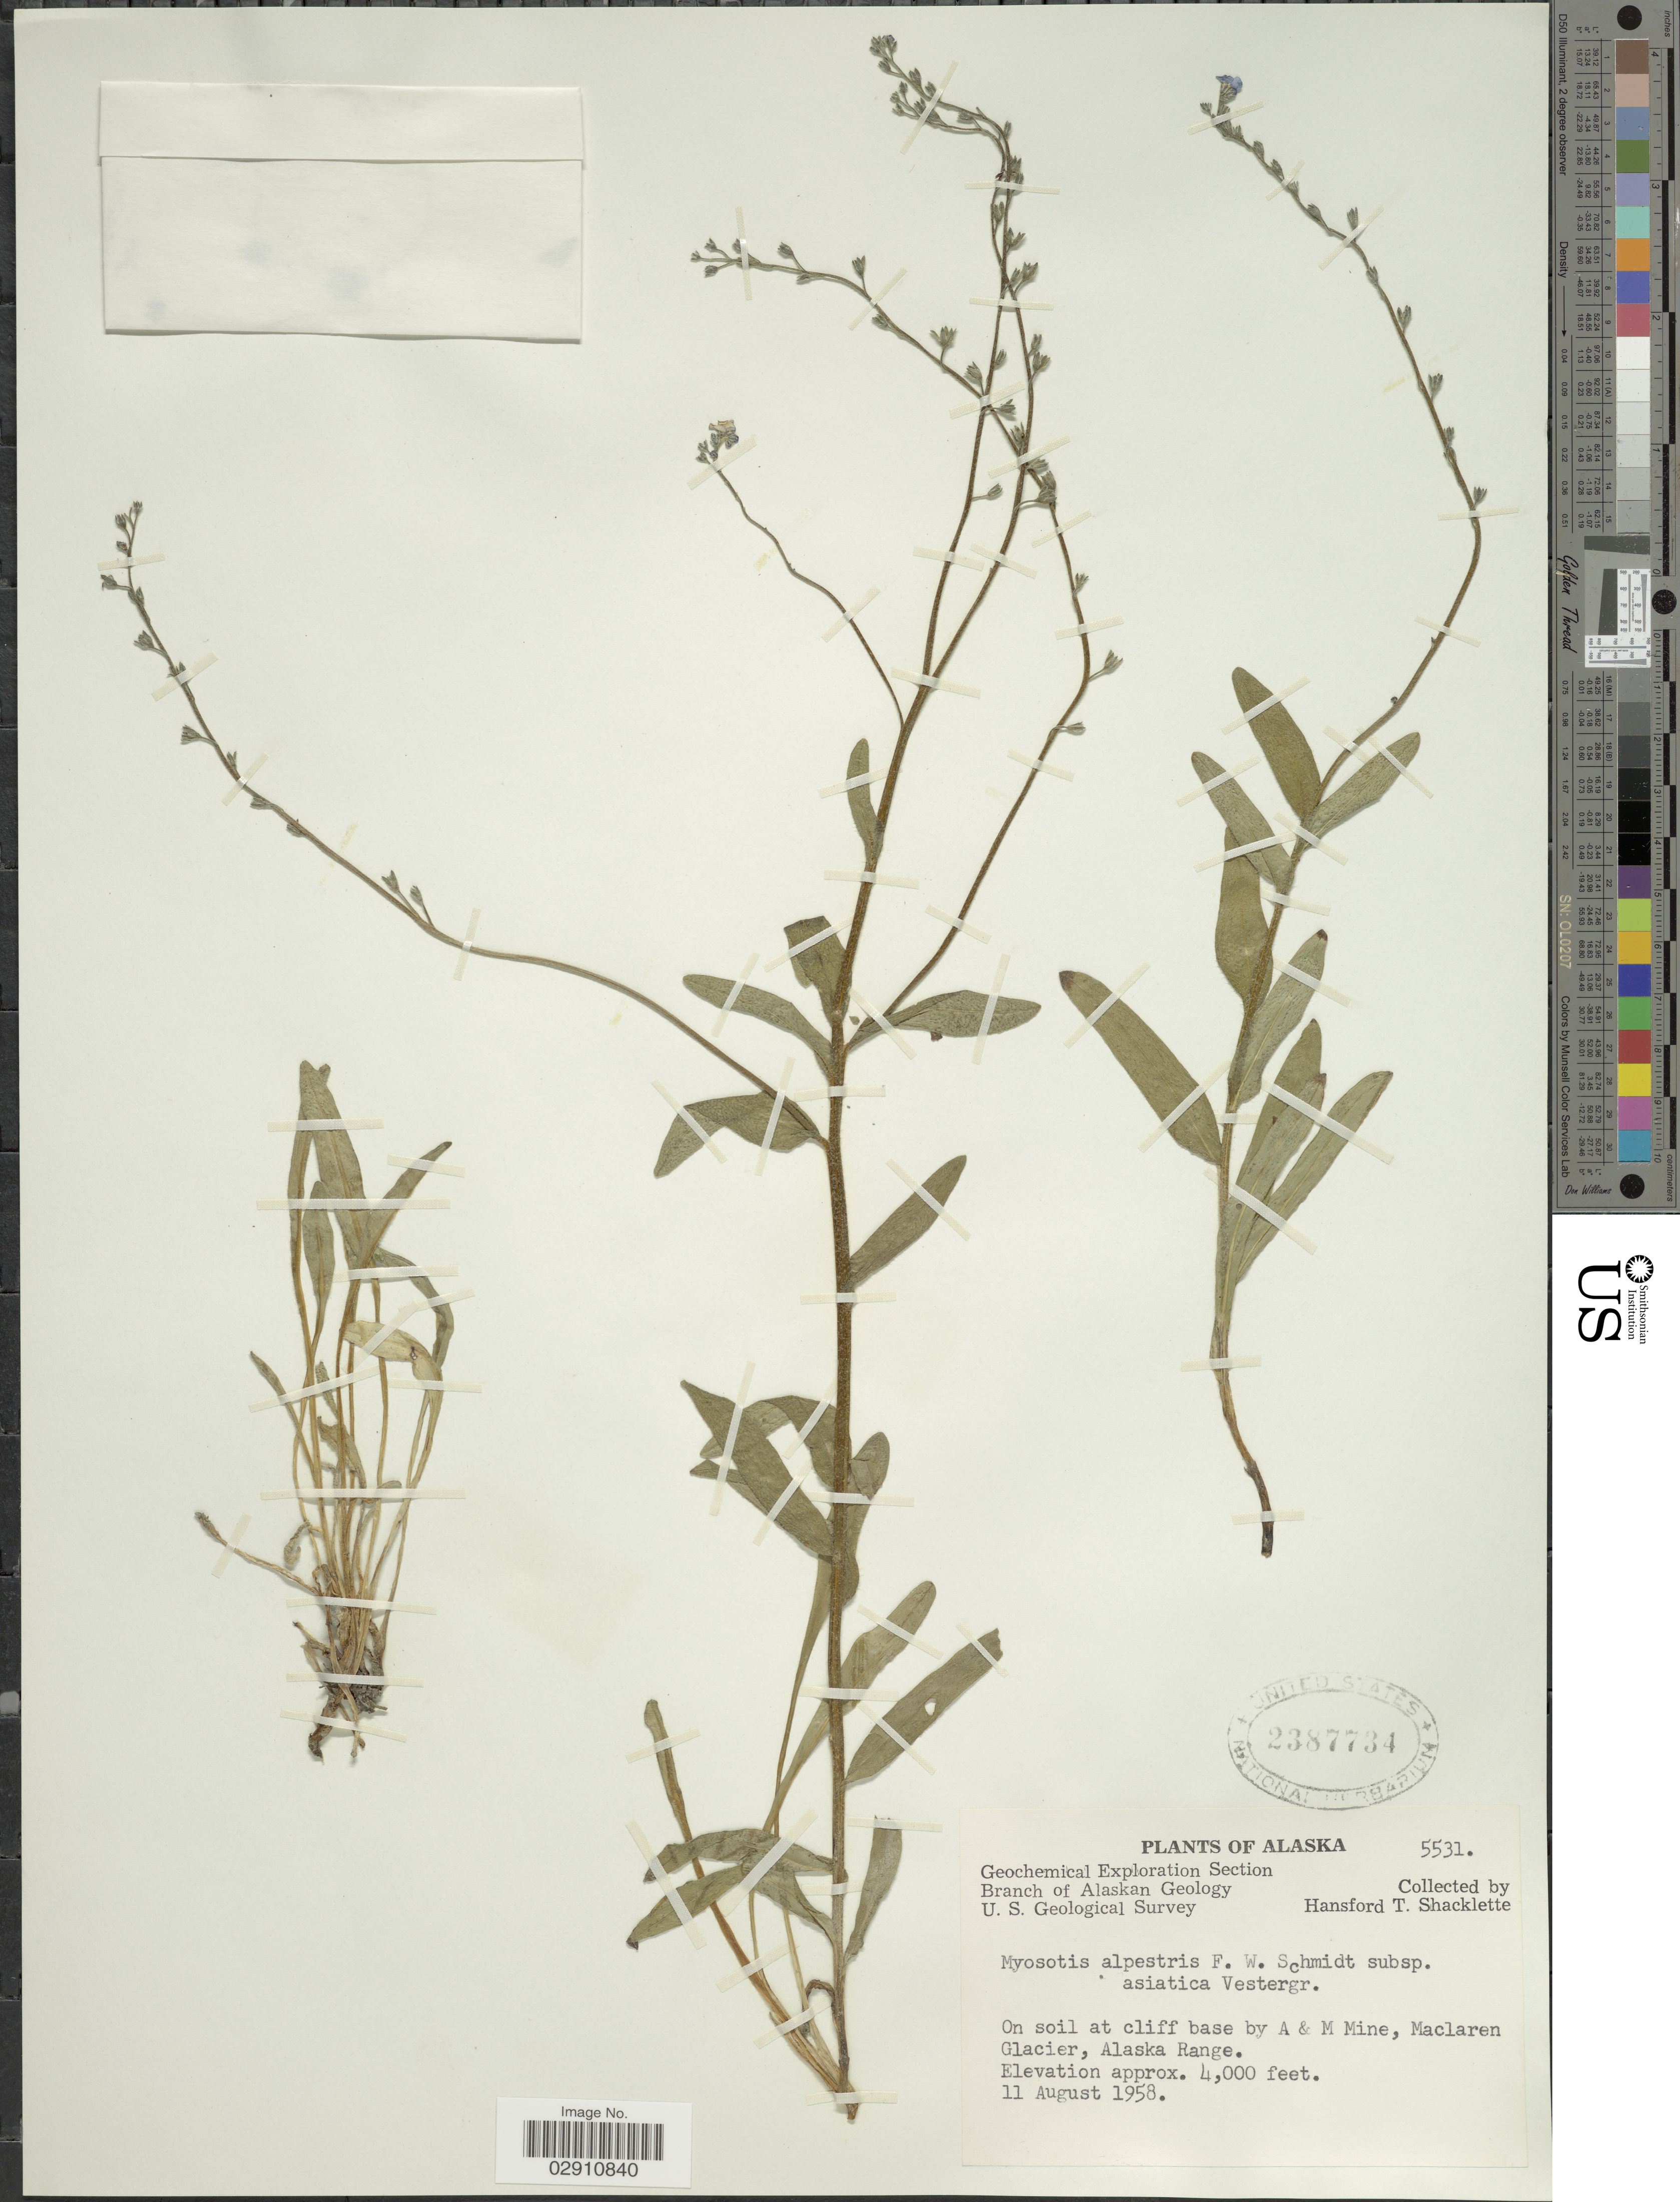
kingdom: Plantae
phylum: Tracheophyta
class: Magnoliopsida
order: Boraginales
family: Boraginaceae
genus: Myosotis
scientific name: Myosotis alpestris subsp. asiatica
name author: Vestergr.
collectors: H. Shacklette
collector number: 5531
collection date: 1958-08-11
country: United States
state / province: Alaska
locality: On soil at cliff base by A & M Mine, Maclaren Glacier, Alaska Range.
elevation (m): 1219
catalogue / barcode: US 2387734